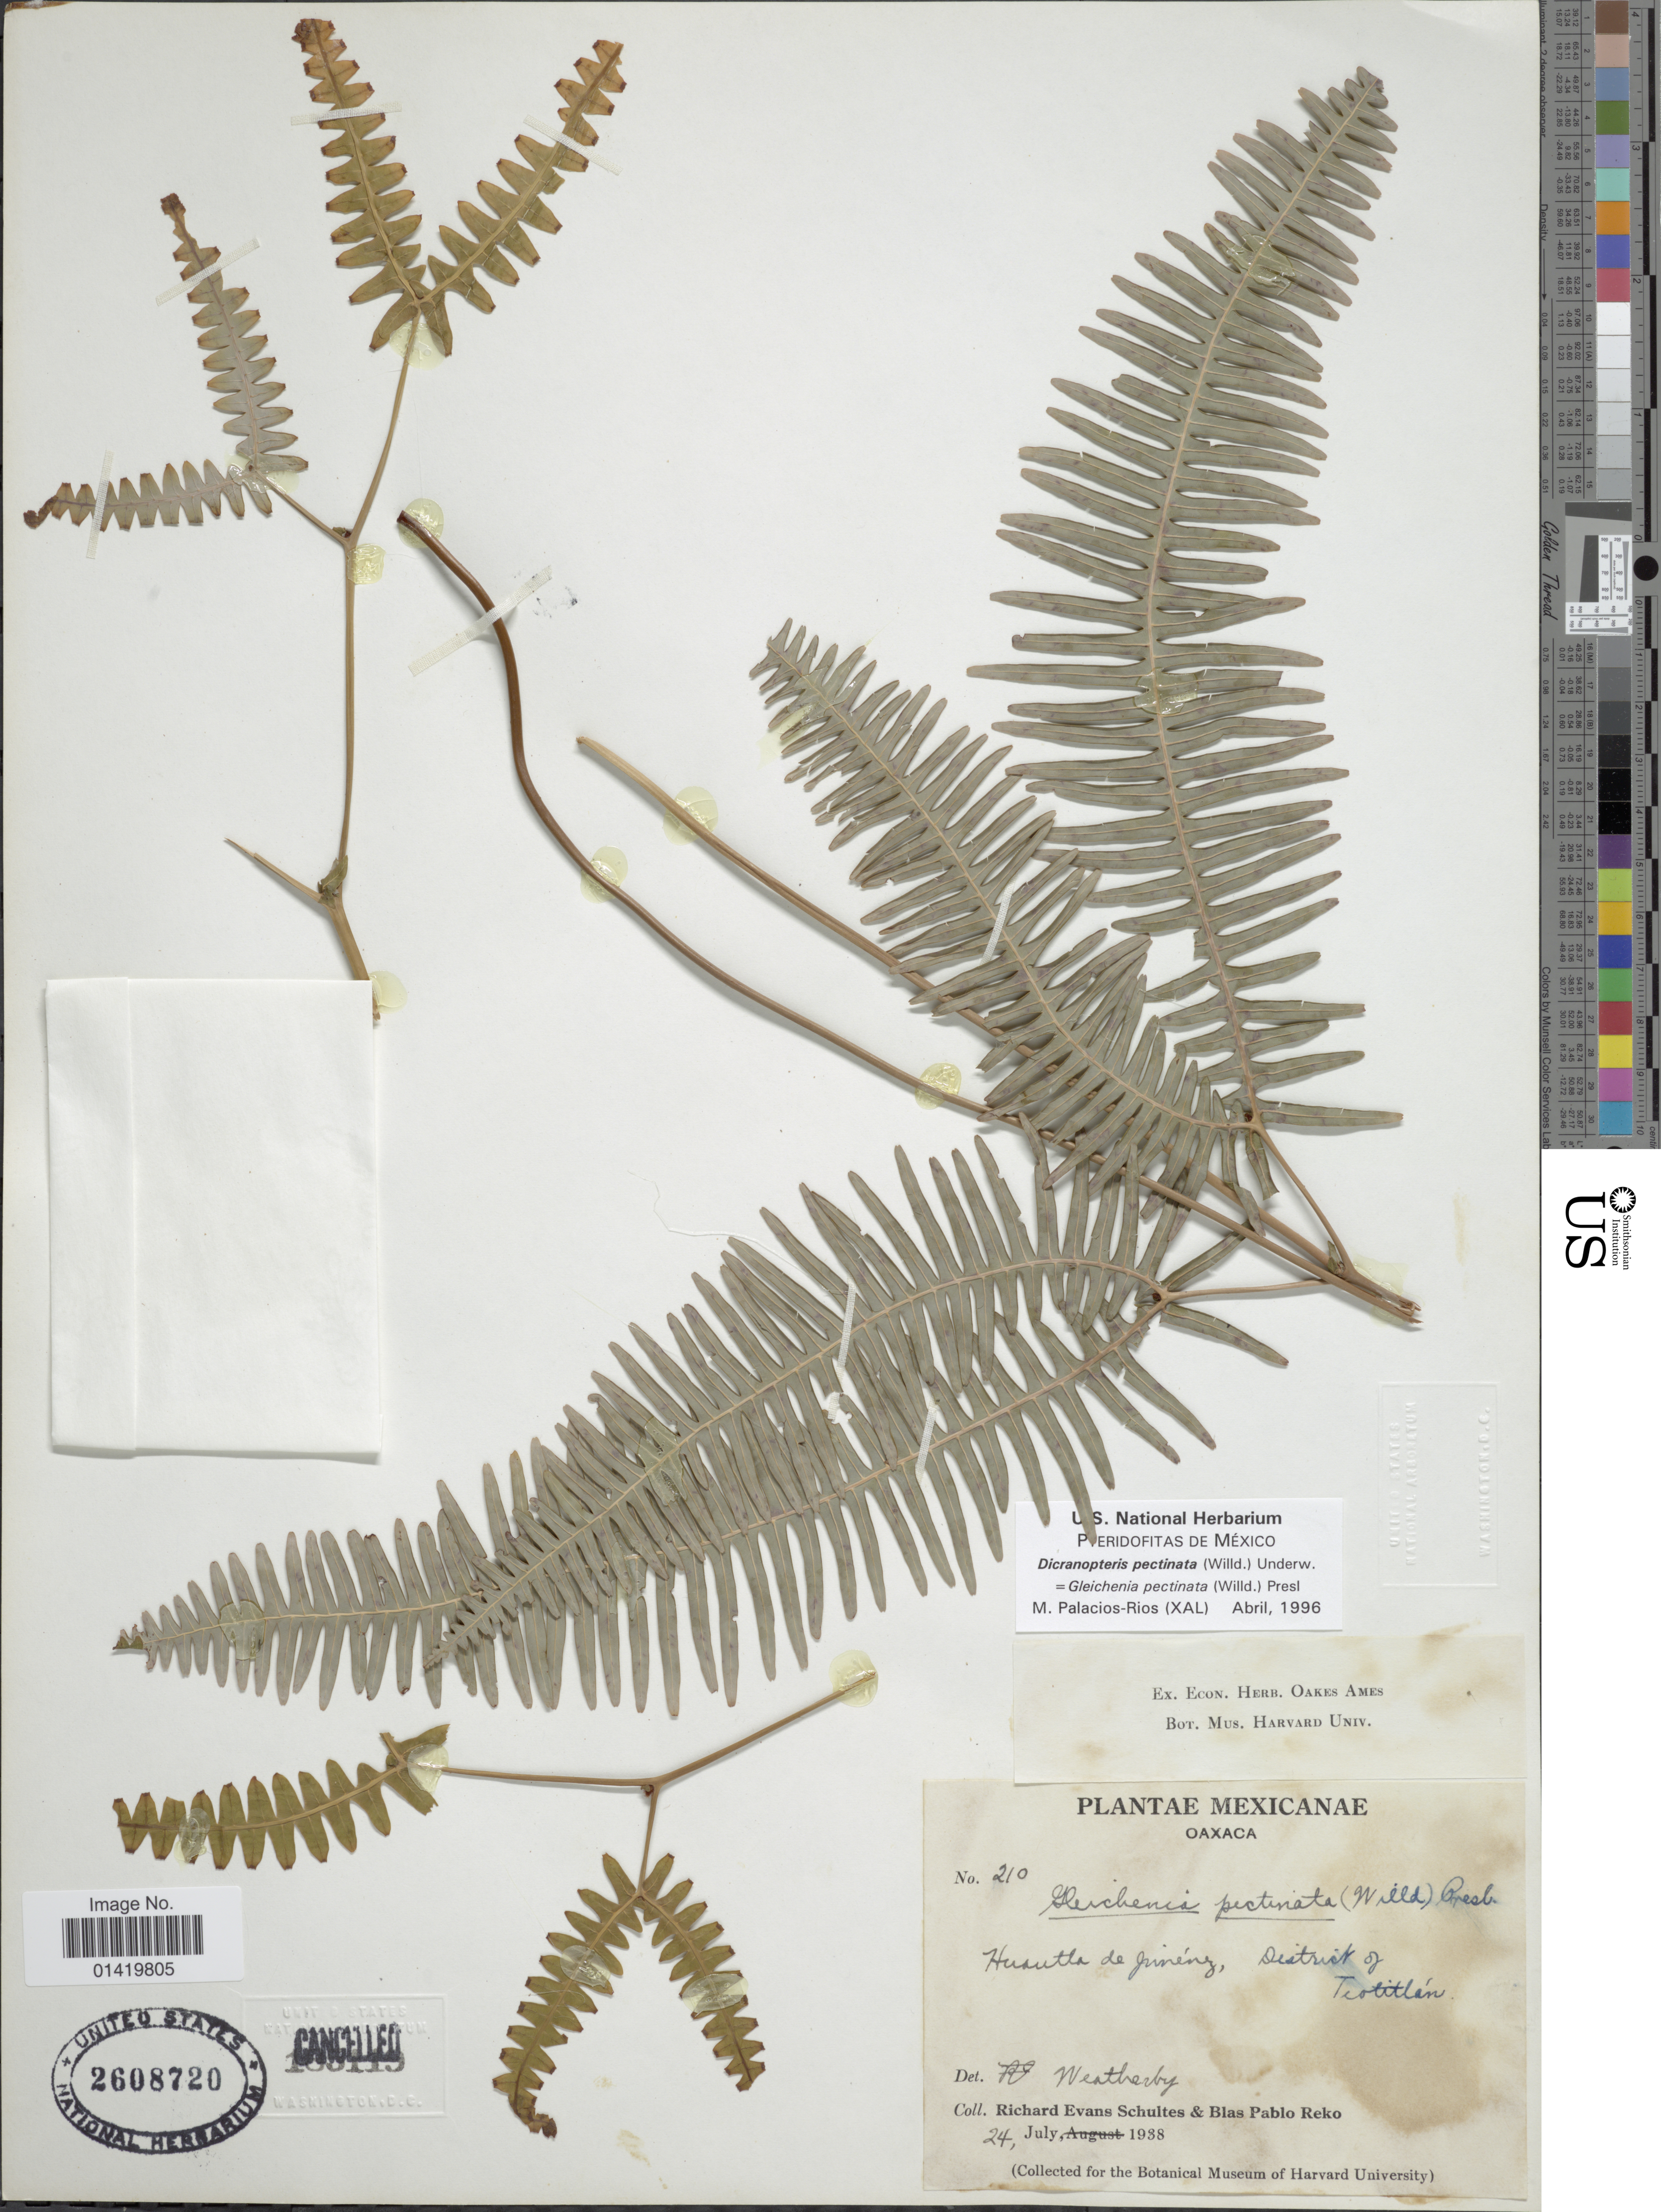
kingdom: Plantae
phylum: Tracheophyta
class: Polypodiopsida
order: Gleicheniales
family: Gleicheniaceae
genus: Gleichenella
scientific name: Gleichenella pectinata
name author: (Willd.) Ching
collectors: R. E. Schultes & B. P. Reko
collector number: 210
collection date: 1938-07-24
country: Mexico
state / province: Oaxaca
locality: Huautla de Jiménez, District of Teotitlán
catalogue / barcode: US 2608720